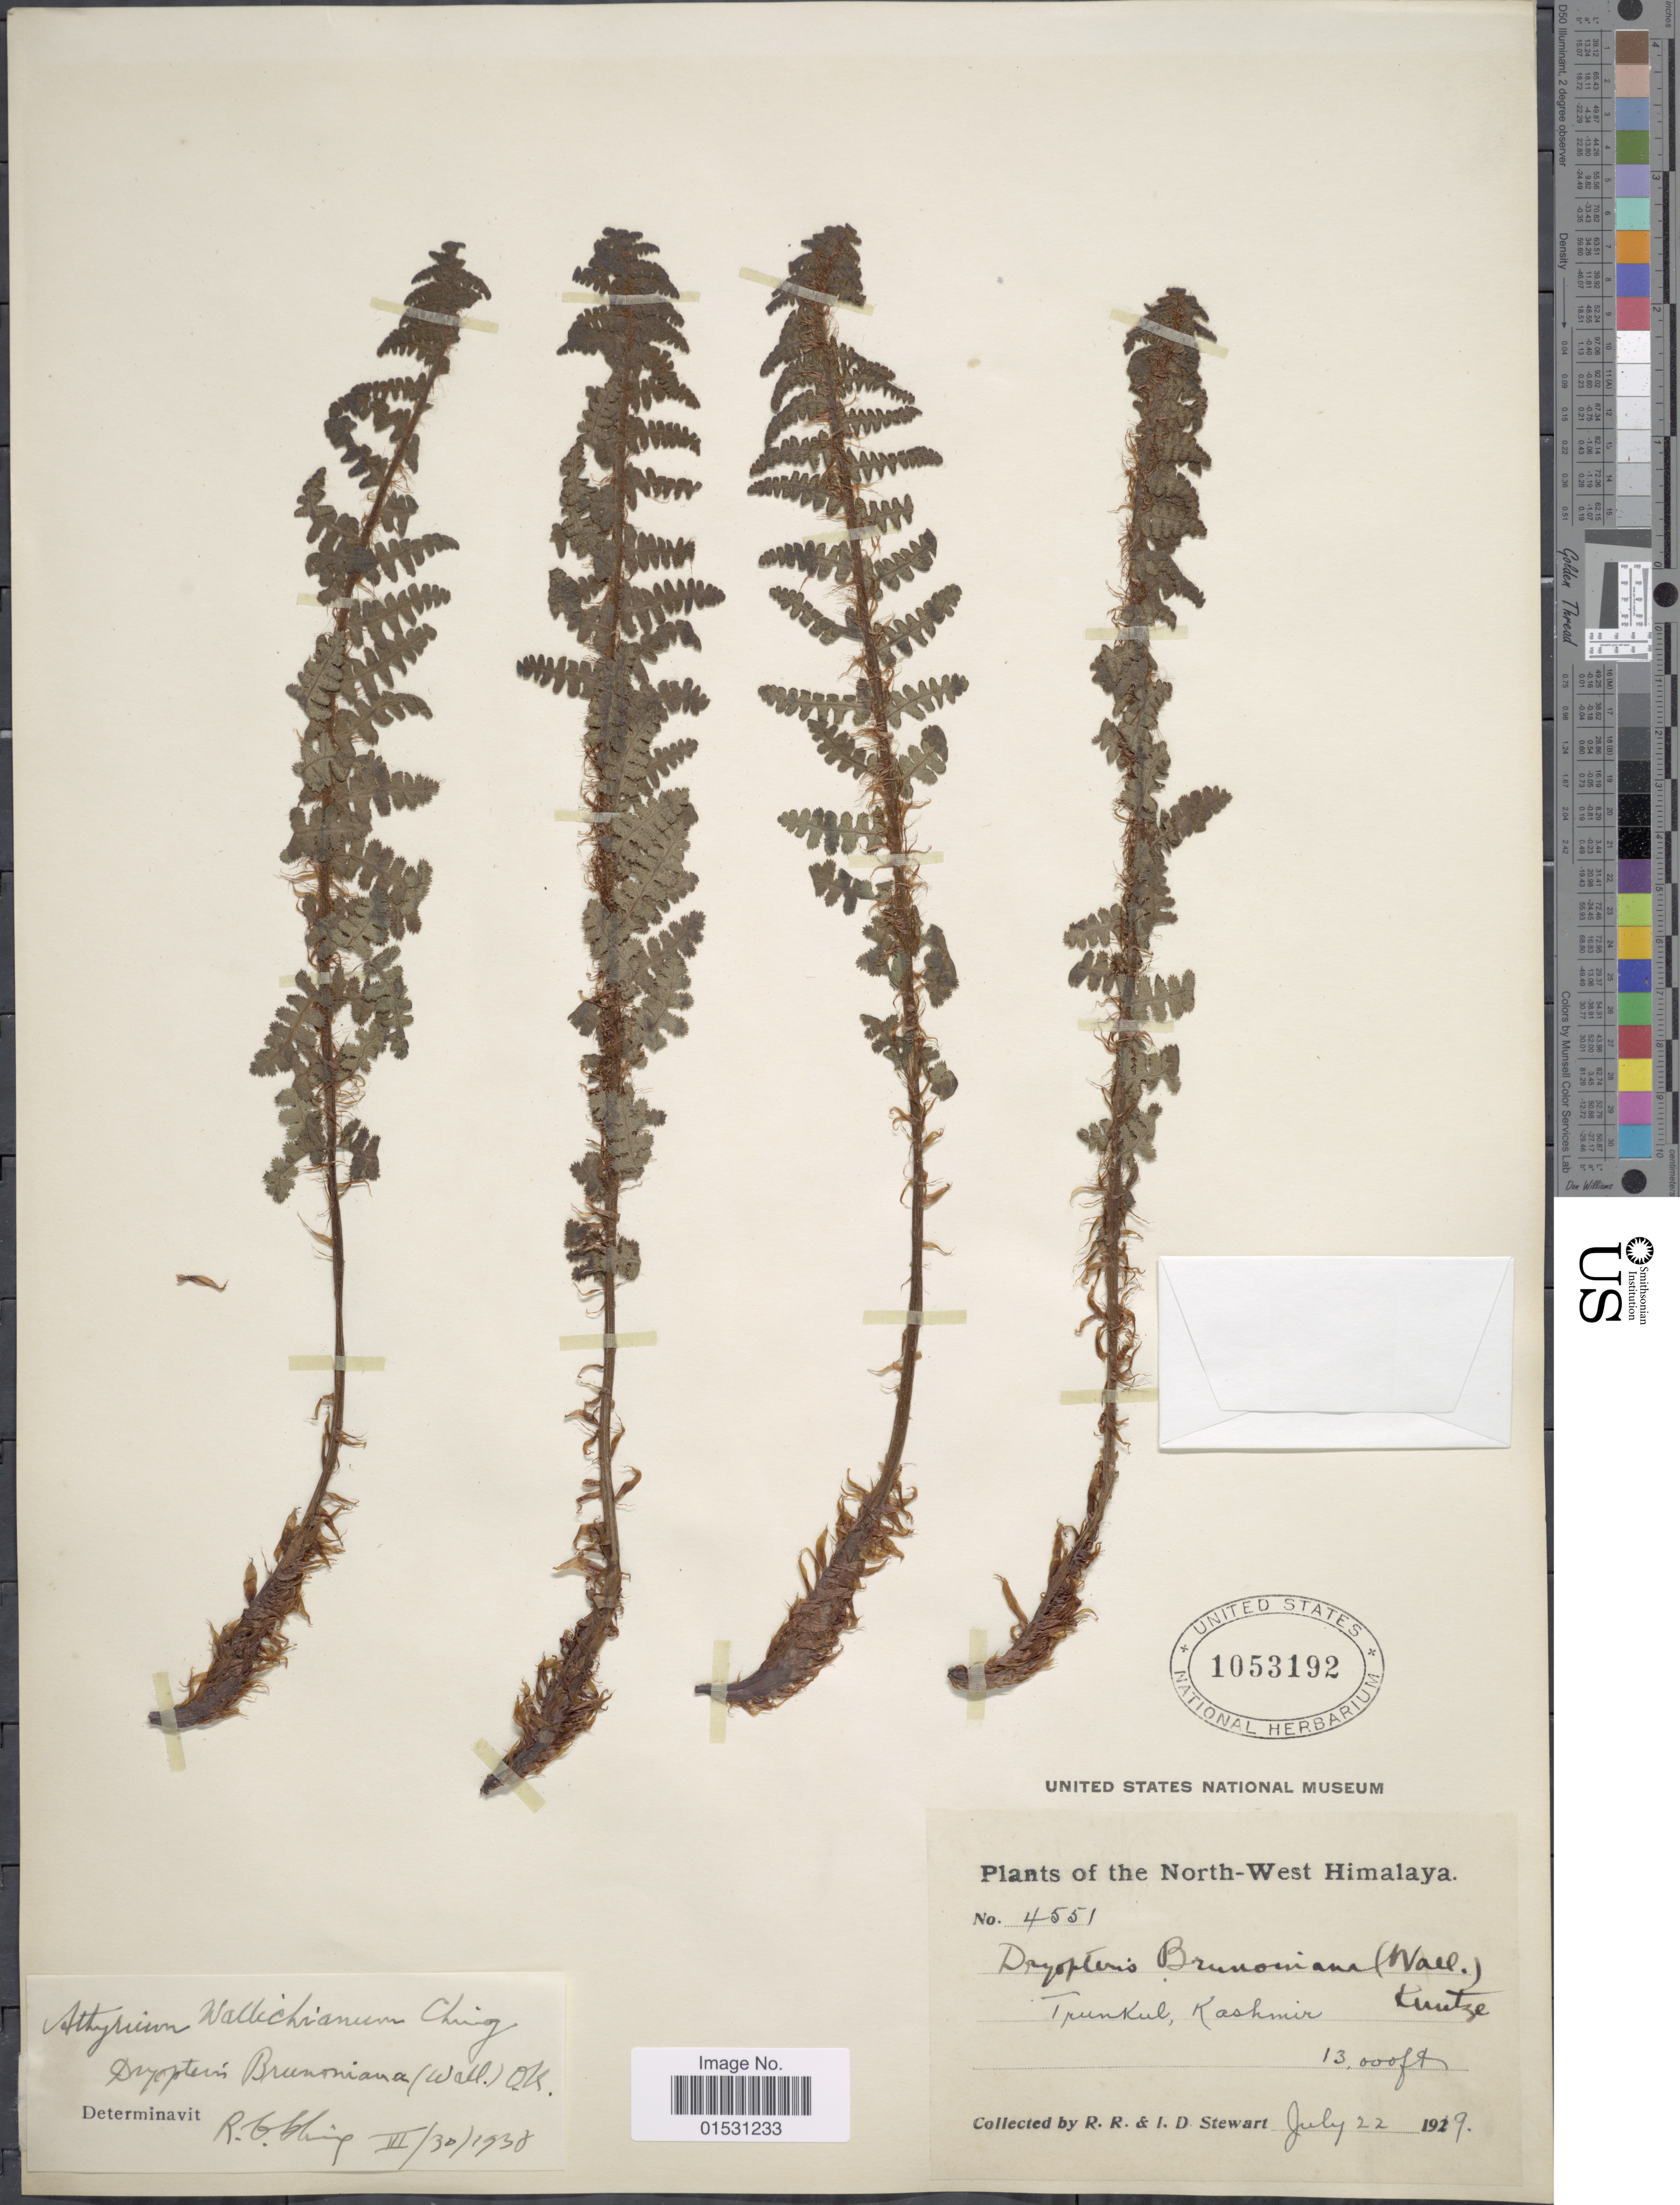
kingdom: Plantae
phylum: Tracheophyta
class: Polypodiopsida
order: Polypodiales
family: Athyriaceae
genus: Athyrium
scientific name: Athyrium wallickianum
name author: Ching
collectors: R. R. Stewart & I. Stewart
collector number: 4551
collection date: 1919-07-22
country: India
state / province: Jammu and Kashmir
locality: North-West Himalaya. Trunkul, Kashmir.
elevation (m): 3962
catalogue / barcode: US 1053192